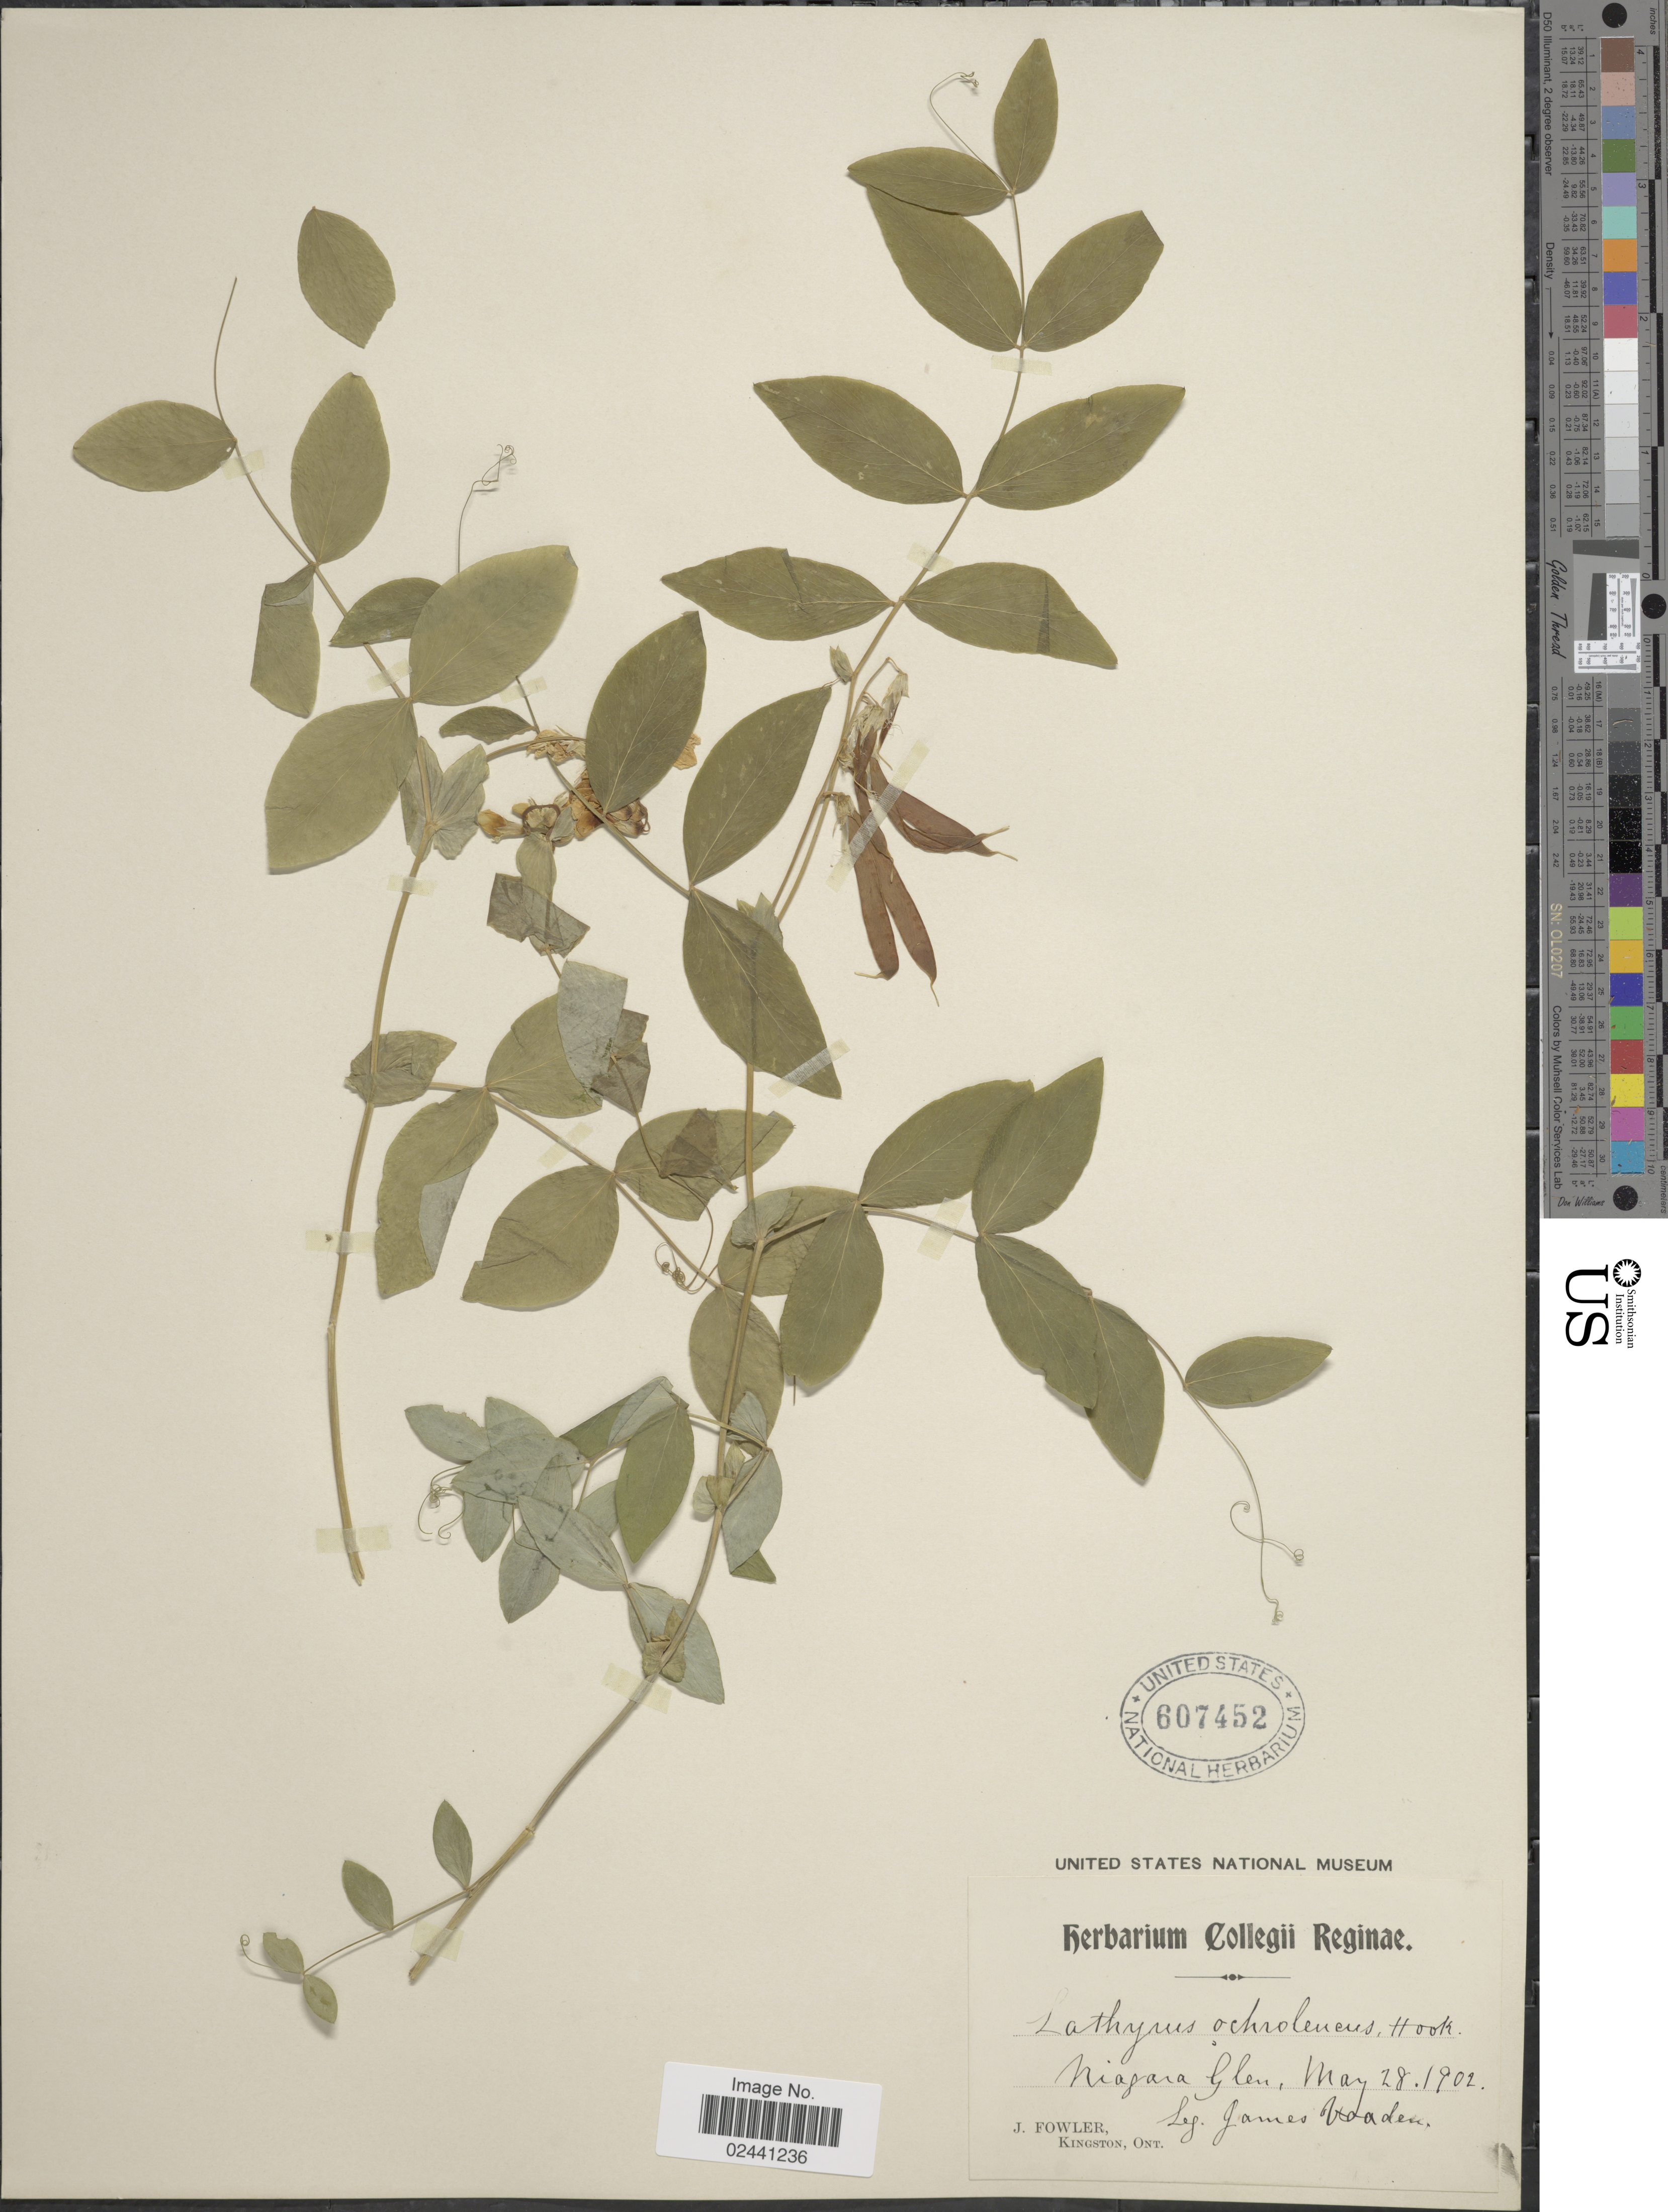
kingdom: Plantae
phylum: Tracheophyta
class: Magnoliopsida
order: Fabales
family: Fabaceae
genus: Lathyrus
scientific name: Lathyrus ochroleucus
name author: Hook.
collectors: J. Voaden & J. P. Fowler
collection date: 1902-05-28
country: Canada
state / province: Ontario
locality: Niagara Glen.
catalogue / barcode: US 607452